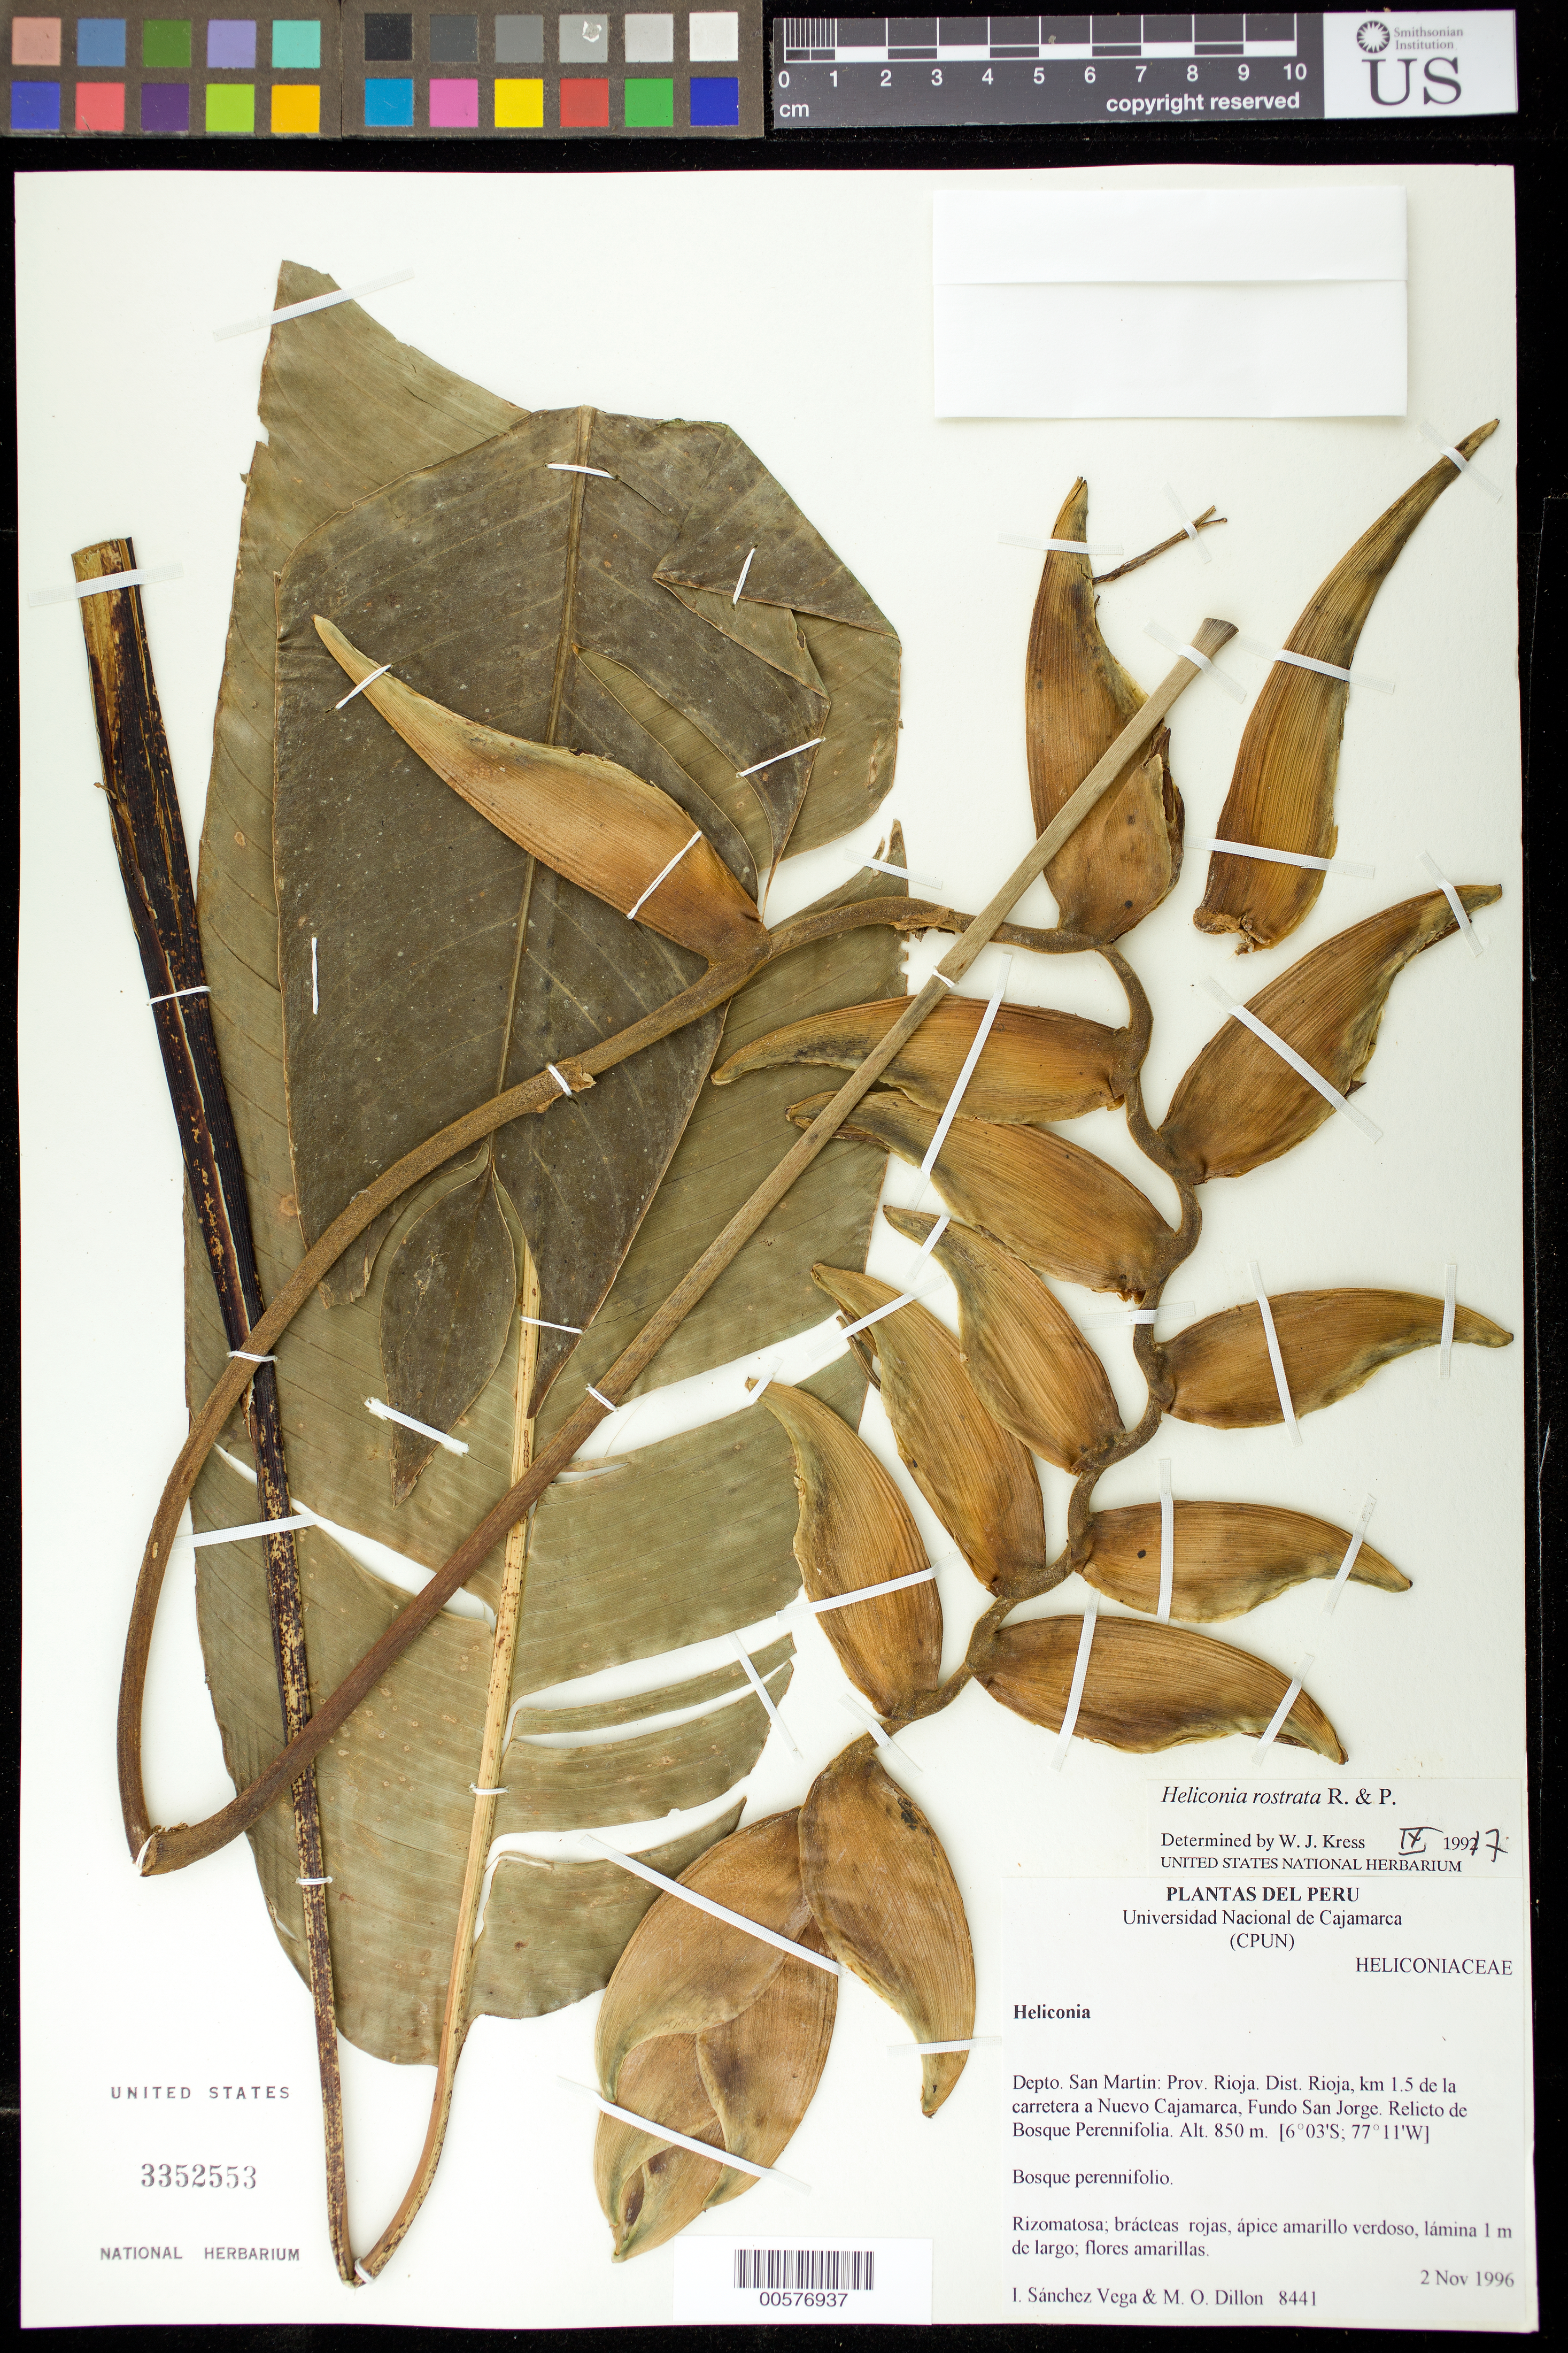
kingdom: Plantae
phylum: Tracheophyta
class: Liliopsida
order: Zingiberales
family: Heliconiaceae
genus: Heliconia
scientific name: Heliconia rostrata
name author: Ruiz & Pav.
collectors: I. S. Vega & M. Dillion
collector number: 8441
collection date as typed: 02 Nov 1996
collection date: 1996-11-02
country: Peru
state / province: San Martín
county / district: Rioja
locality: Km 1.5 de la carretera a Nuevo Cajamarca.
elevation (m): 850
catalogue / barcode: US 3352553